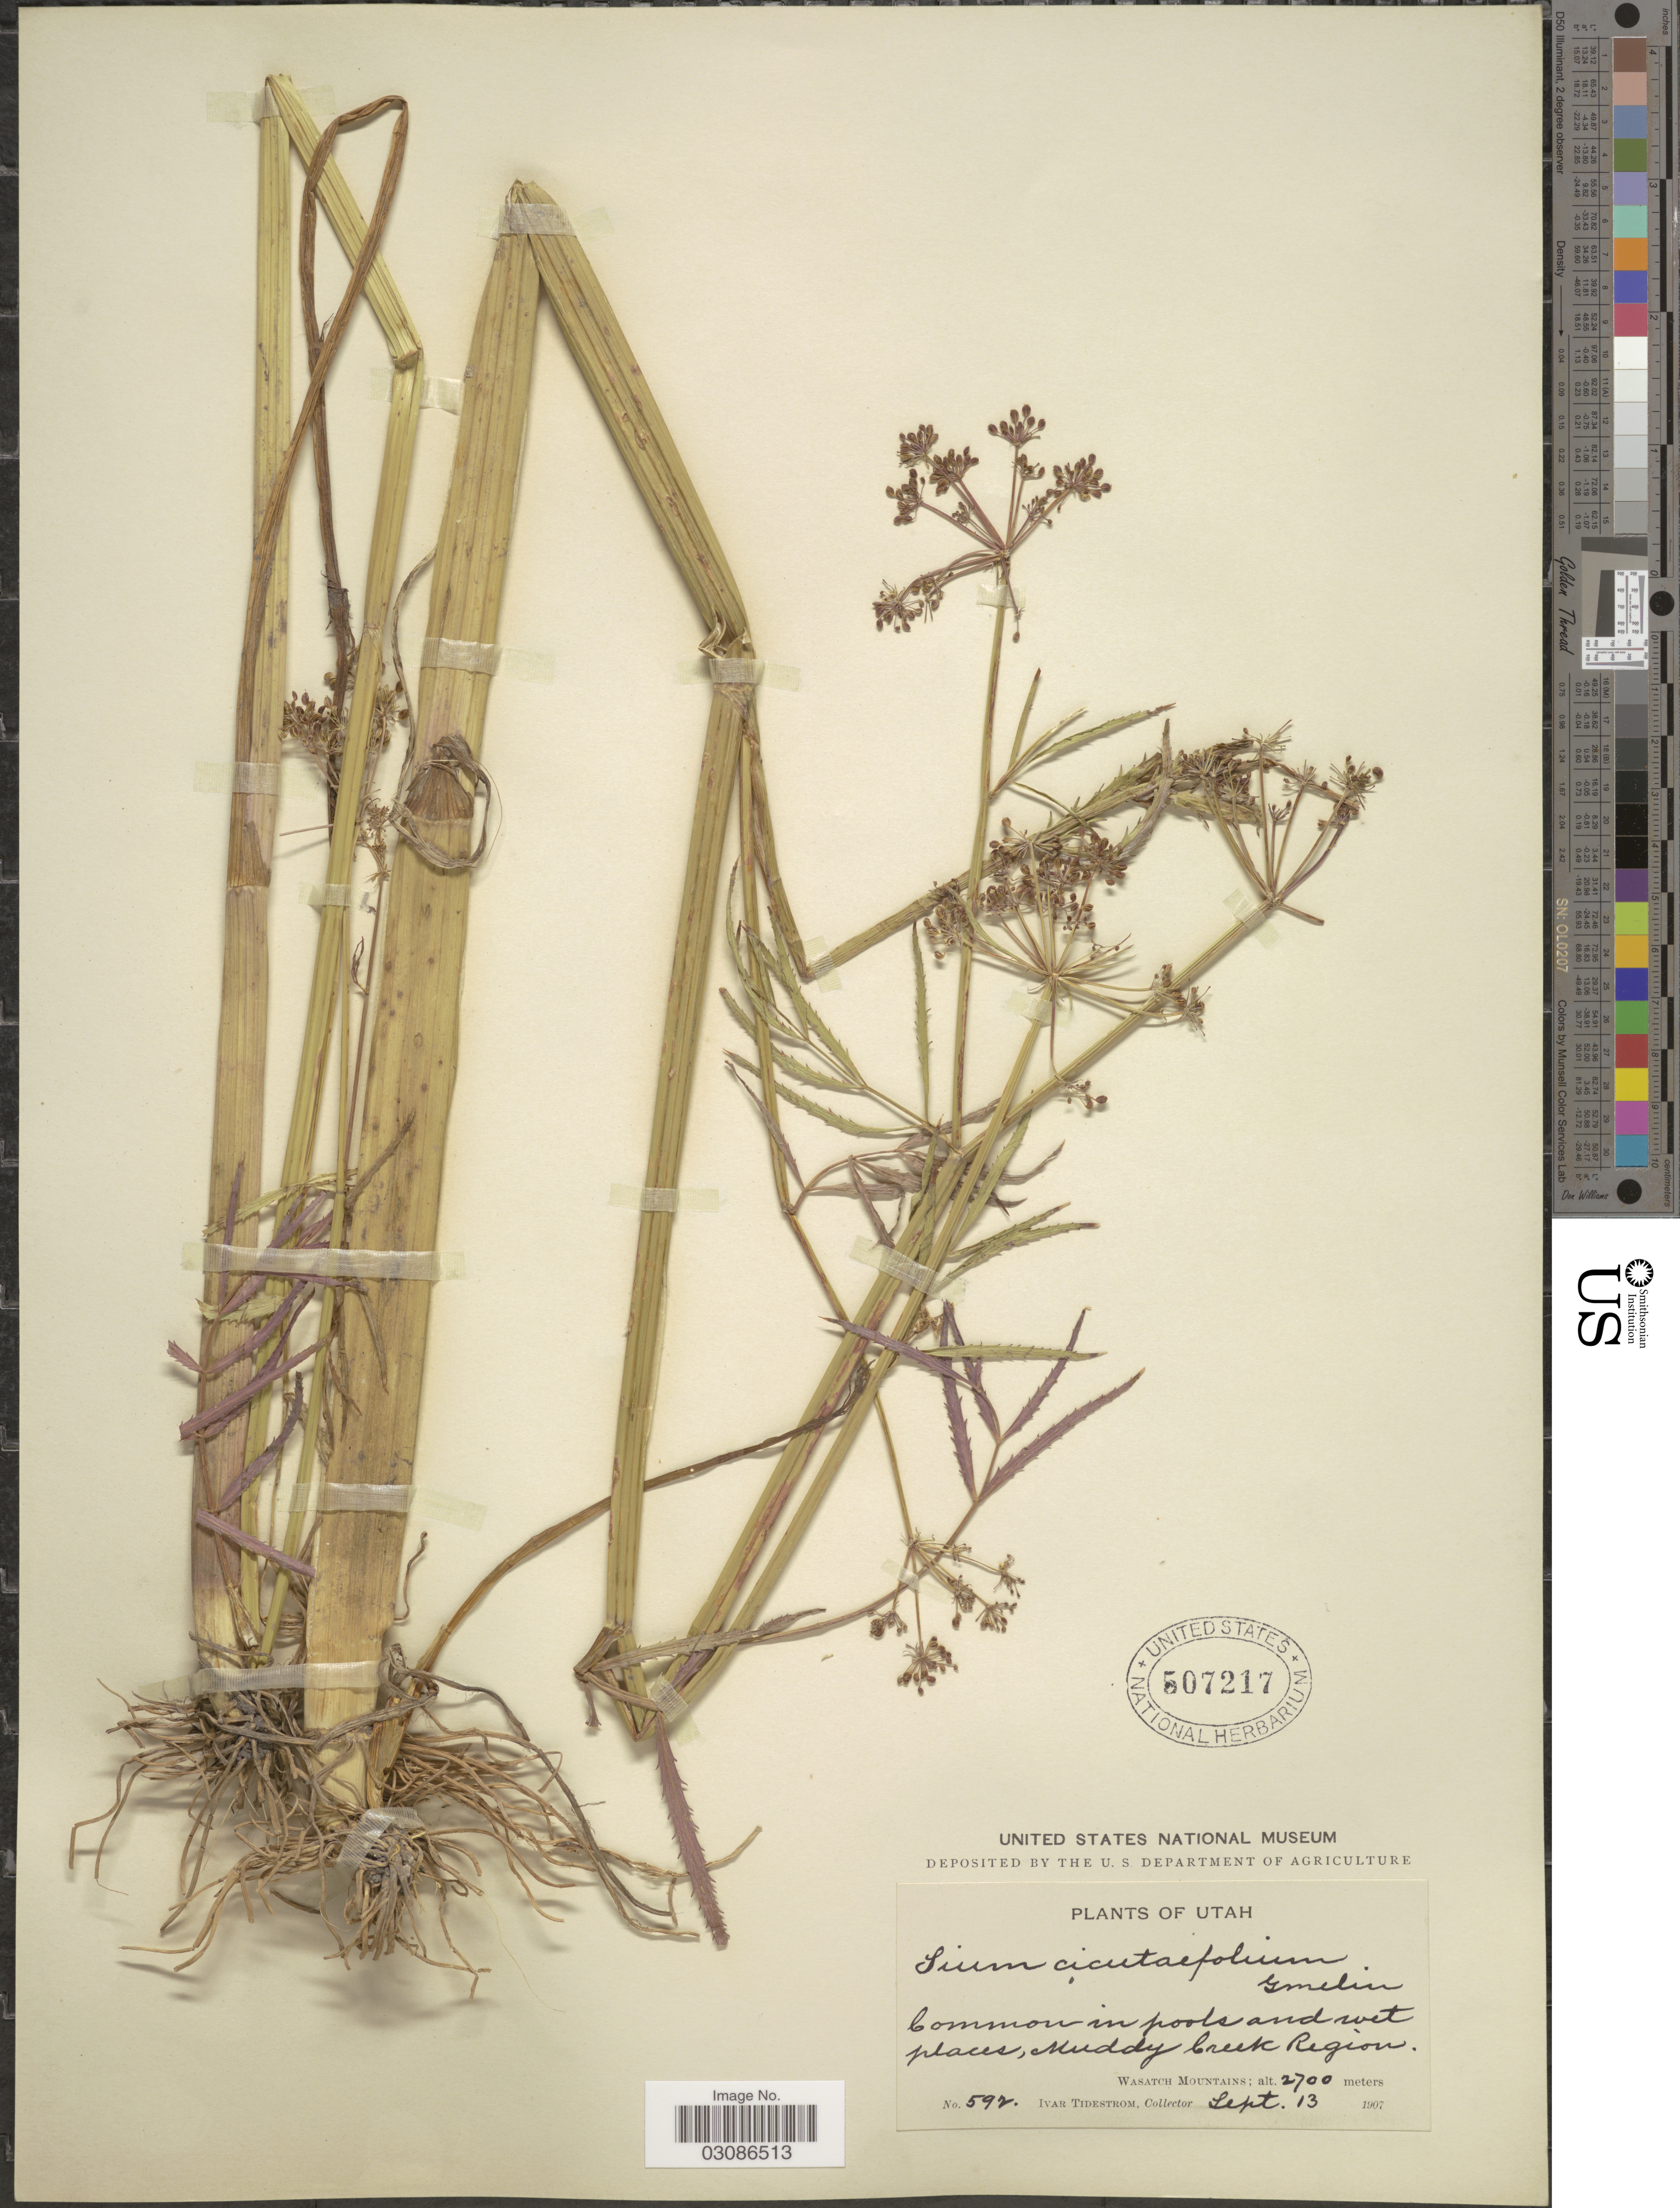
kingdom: Plantae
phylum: Tracheophyta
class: Magnoliopsida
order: Apiales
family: Apiaceae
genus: Sium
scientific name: Sium suave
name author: Walter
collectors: I. F. Tidestrom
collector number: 592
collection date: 1907-09-13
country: United States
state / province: Utah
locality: Common in pools and wet places, Muddy Creek Region, Wasatch Mountains.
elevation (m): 2700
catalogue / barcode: US 507217